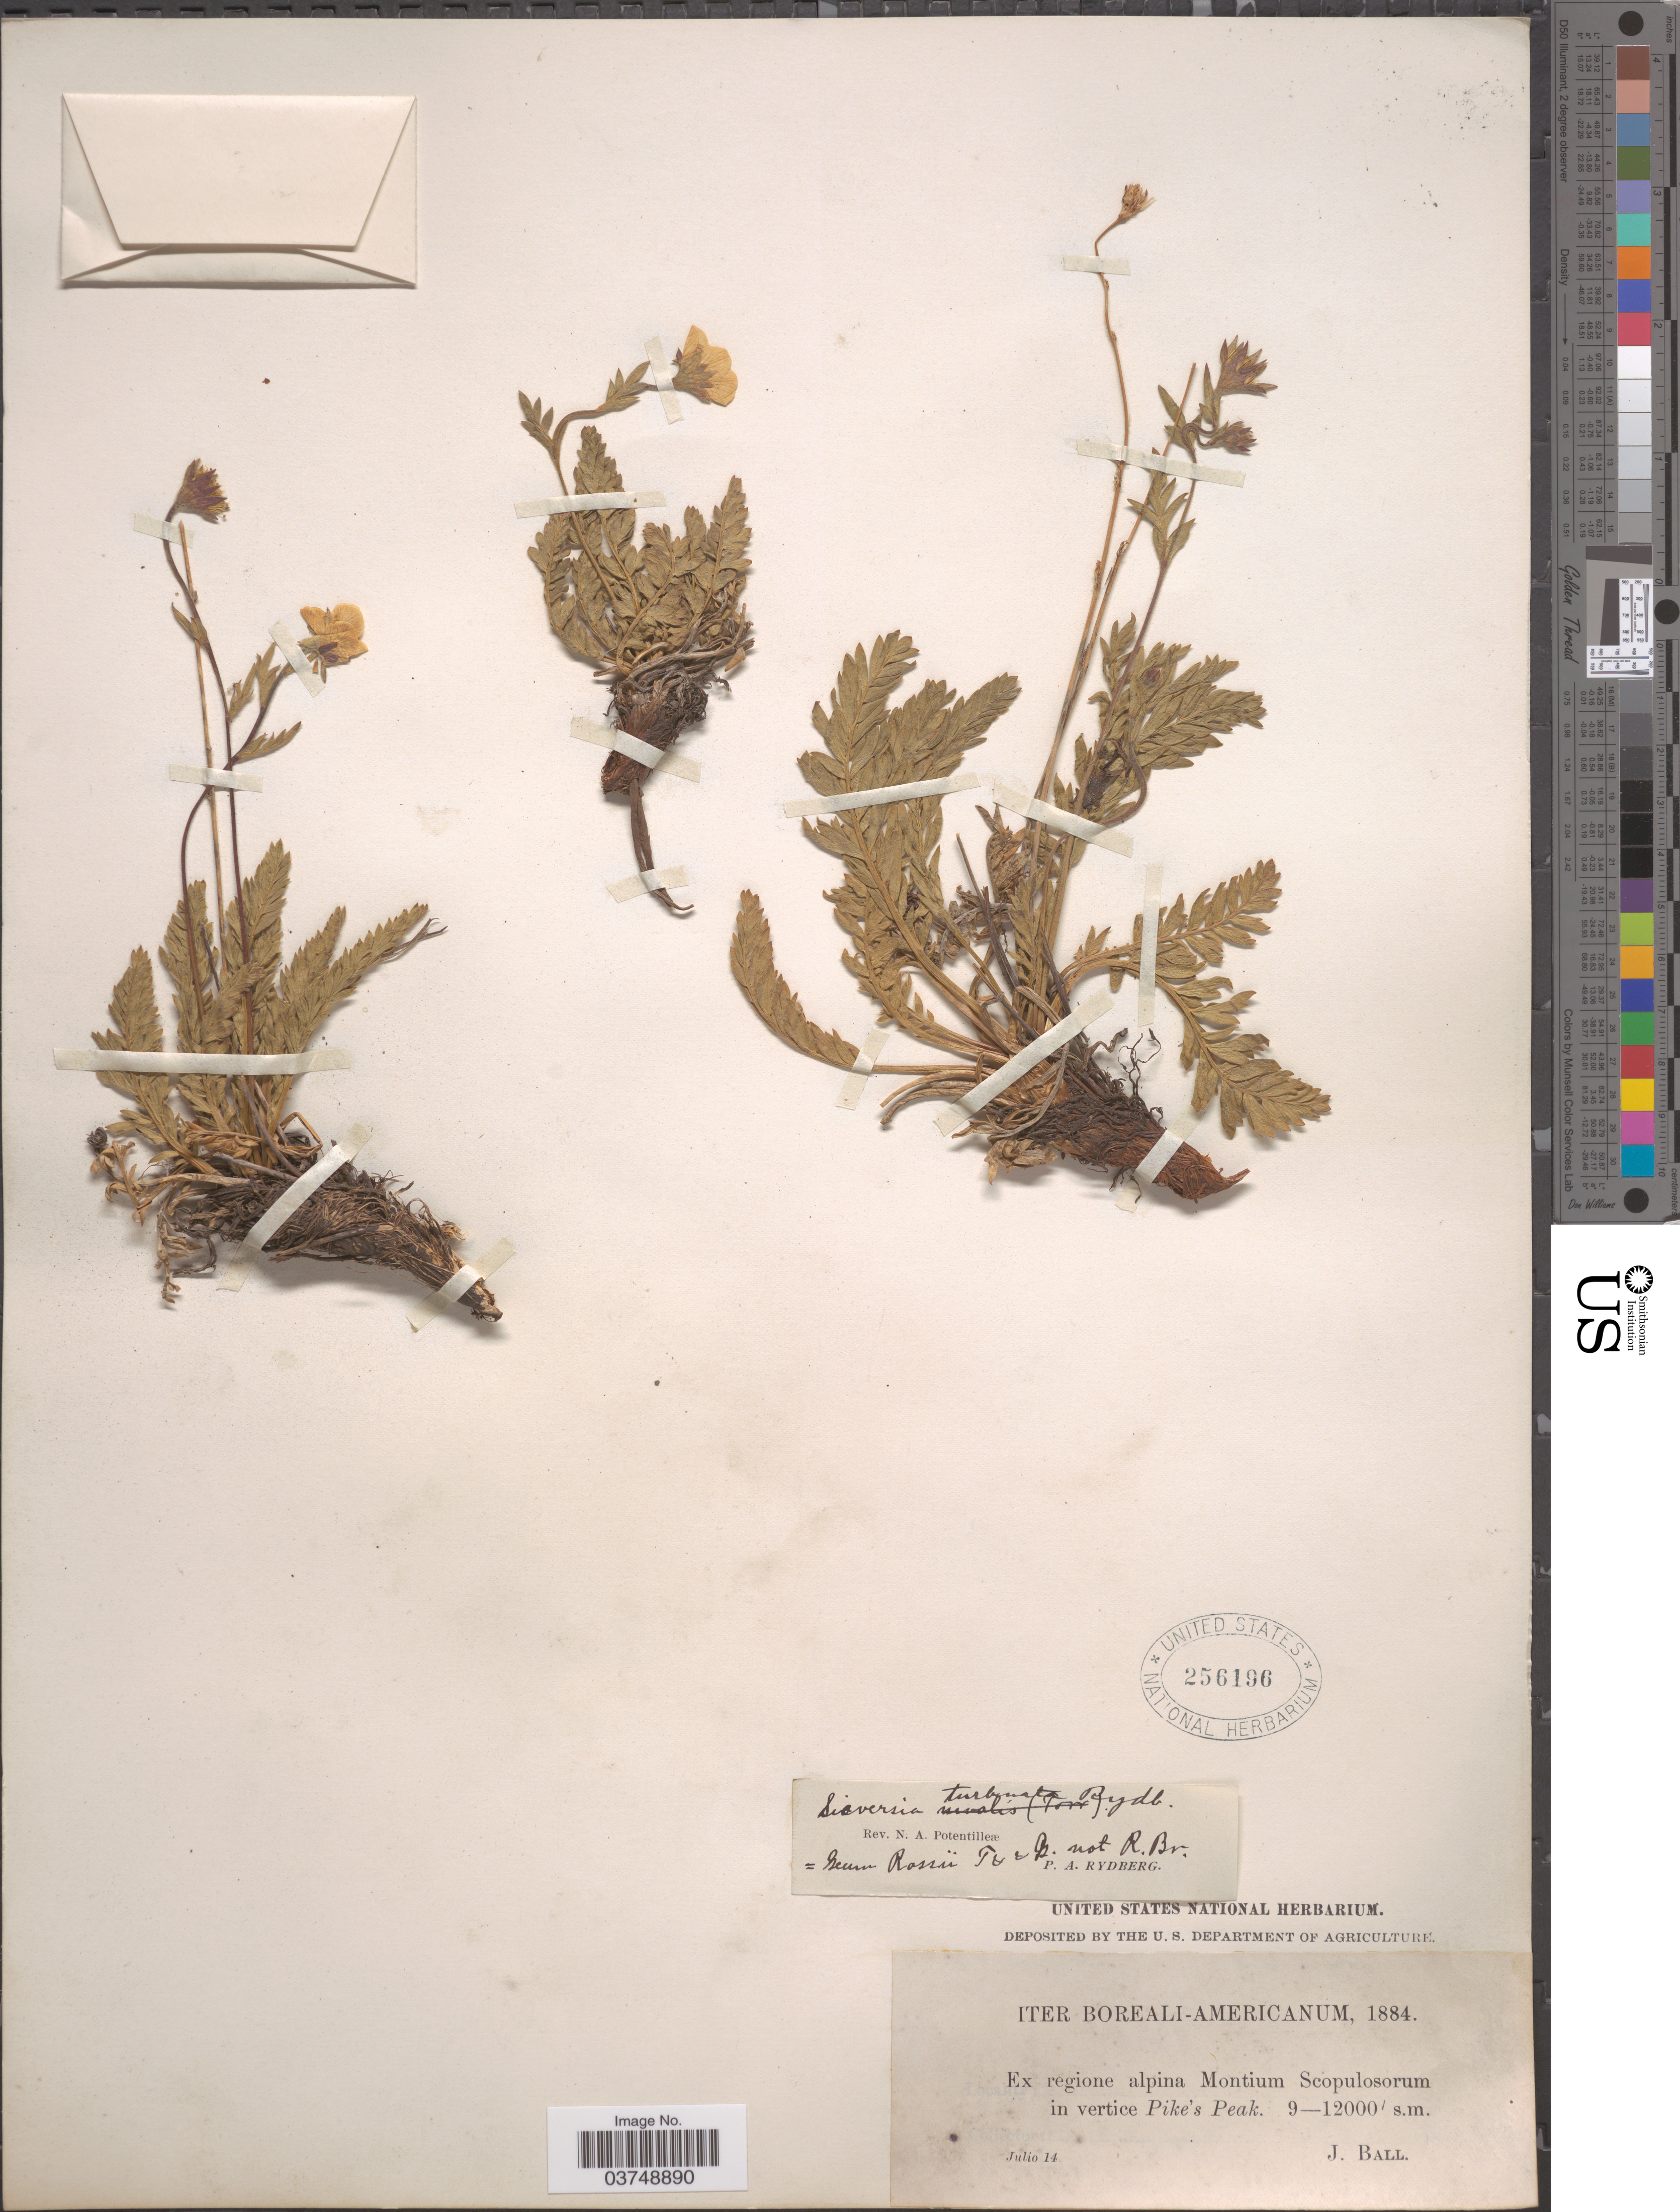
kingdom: Plantae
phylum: Tracheophyta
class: Magnoliopsida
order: Rosales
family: Rosaceae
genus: Geum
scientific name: Geum rossii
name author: (R. Br.) Ser.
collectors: J. Ball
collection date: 1884-07-14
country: United States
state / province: Colorado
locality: Iter Boreali-Americanum. Ex regione alpina Montium Scopulosorum in vertice Pike's Peak.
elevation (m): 2743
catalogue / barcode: US 256196